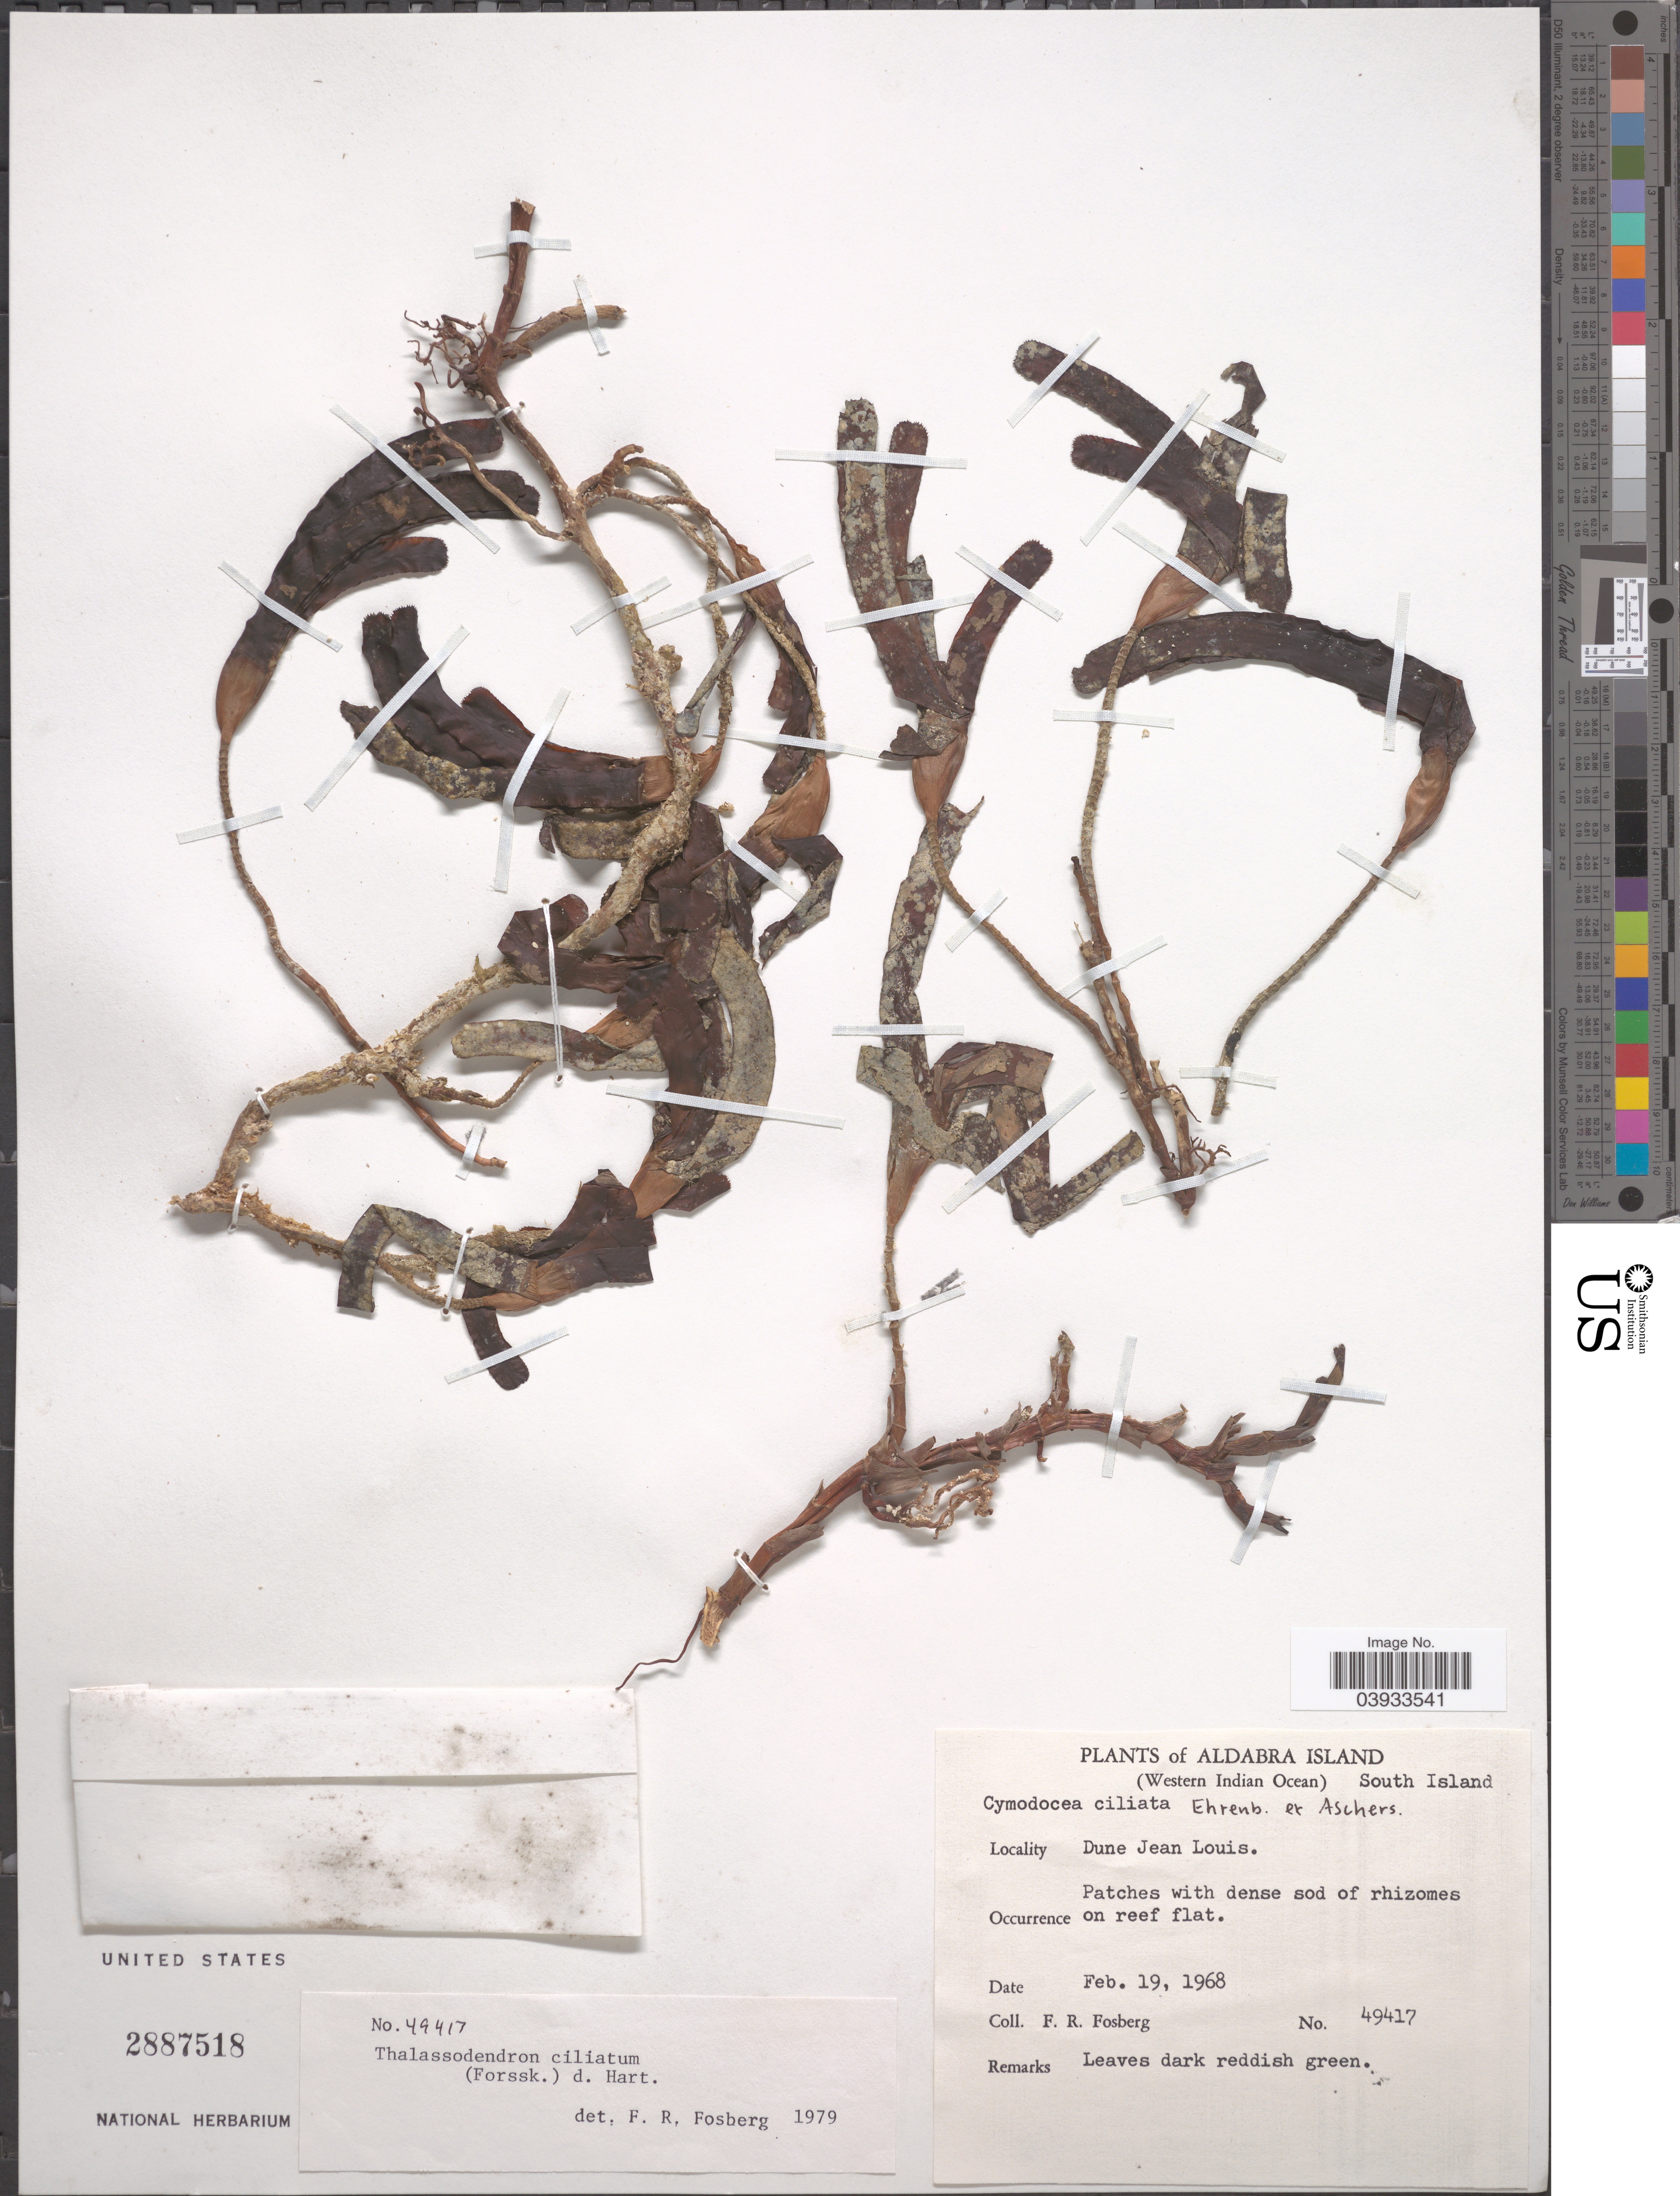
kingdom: Plantae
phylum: Tracheophyta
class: Liliopsida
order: Alismatales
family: Cymodoceaceae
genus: Thalassodendron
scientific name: Thalassodendron ciliatum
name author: (Forssk.) Hartog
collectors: F. R. Fosberg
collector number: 49417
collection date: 1968-02-19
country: Seychelles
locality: Aldabra Island. (Western Indian Ocean) South Island. Dune Jean Louis.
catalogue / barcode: US 2887518